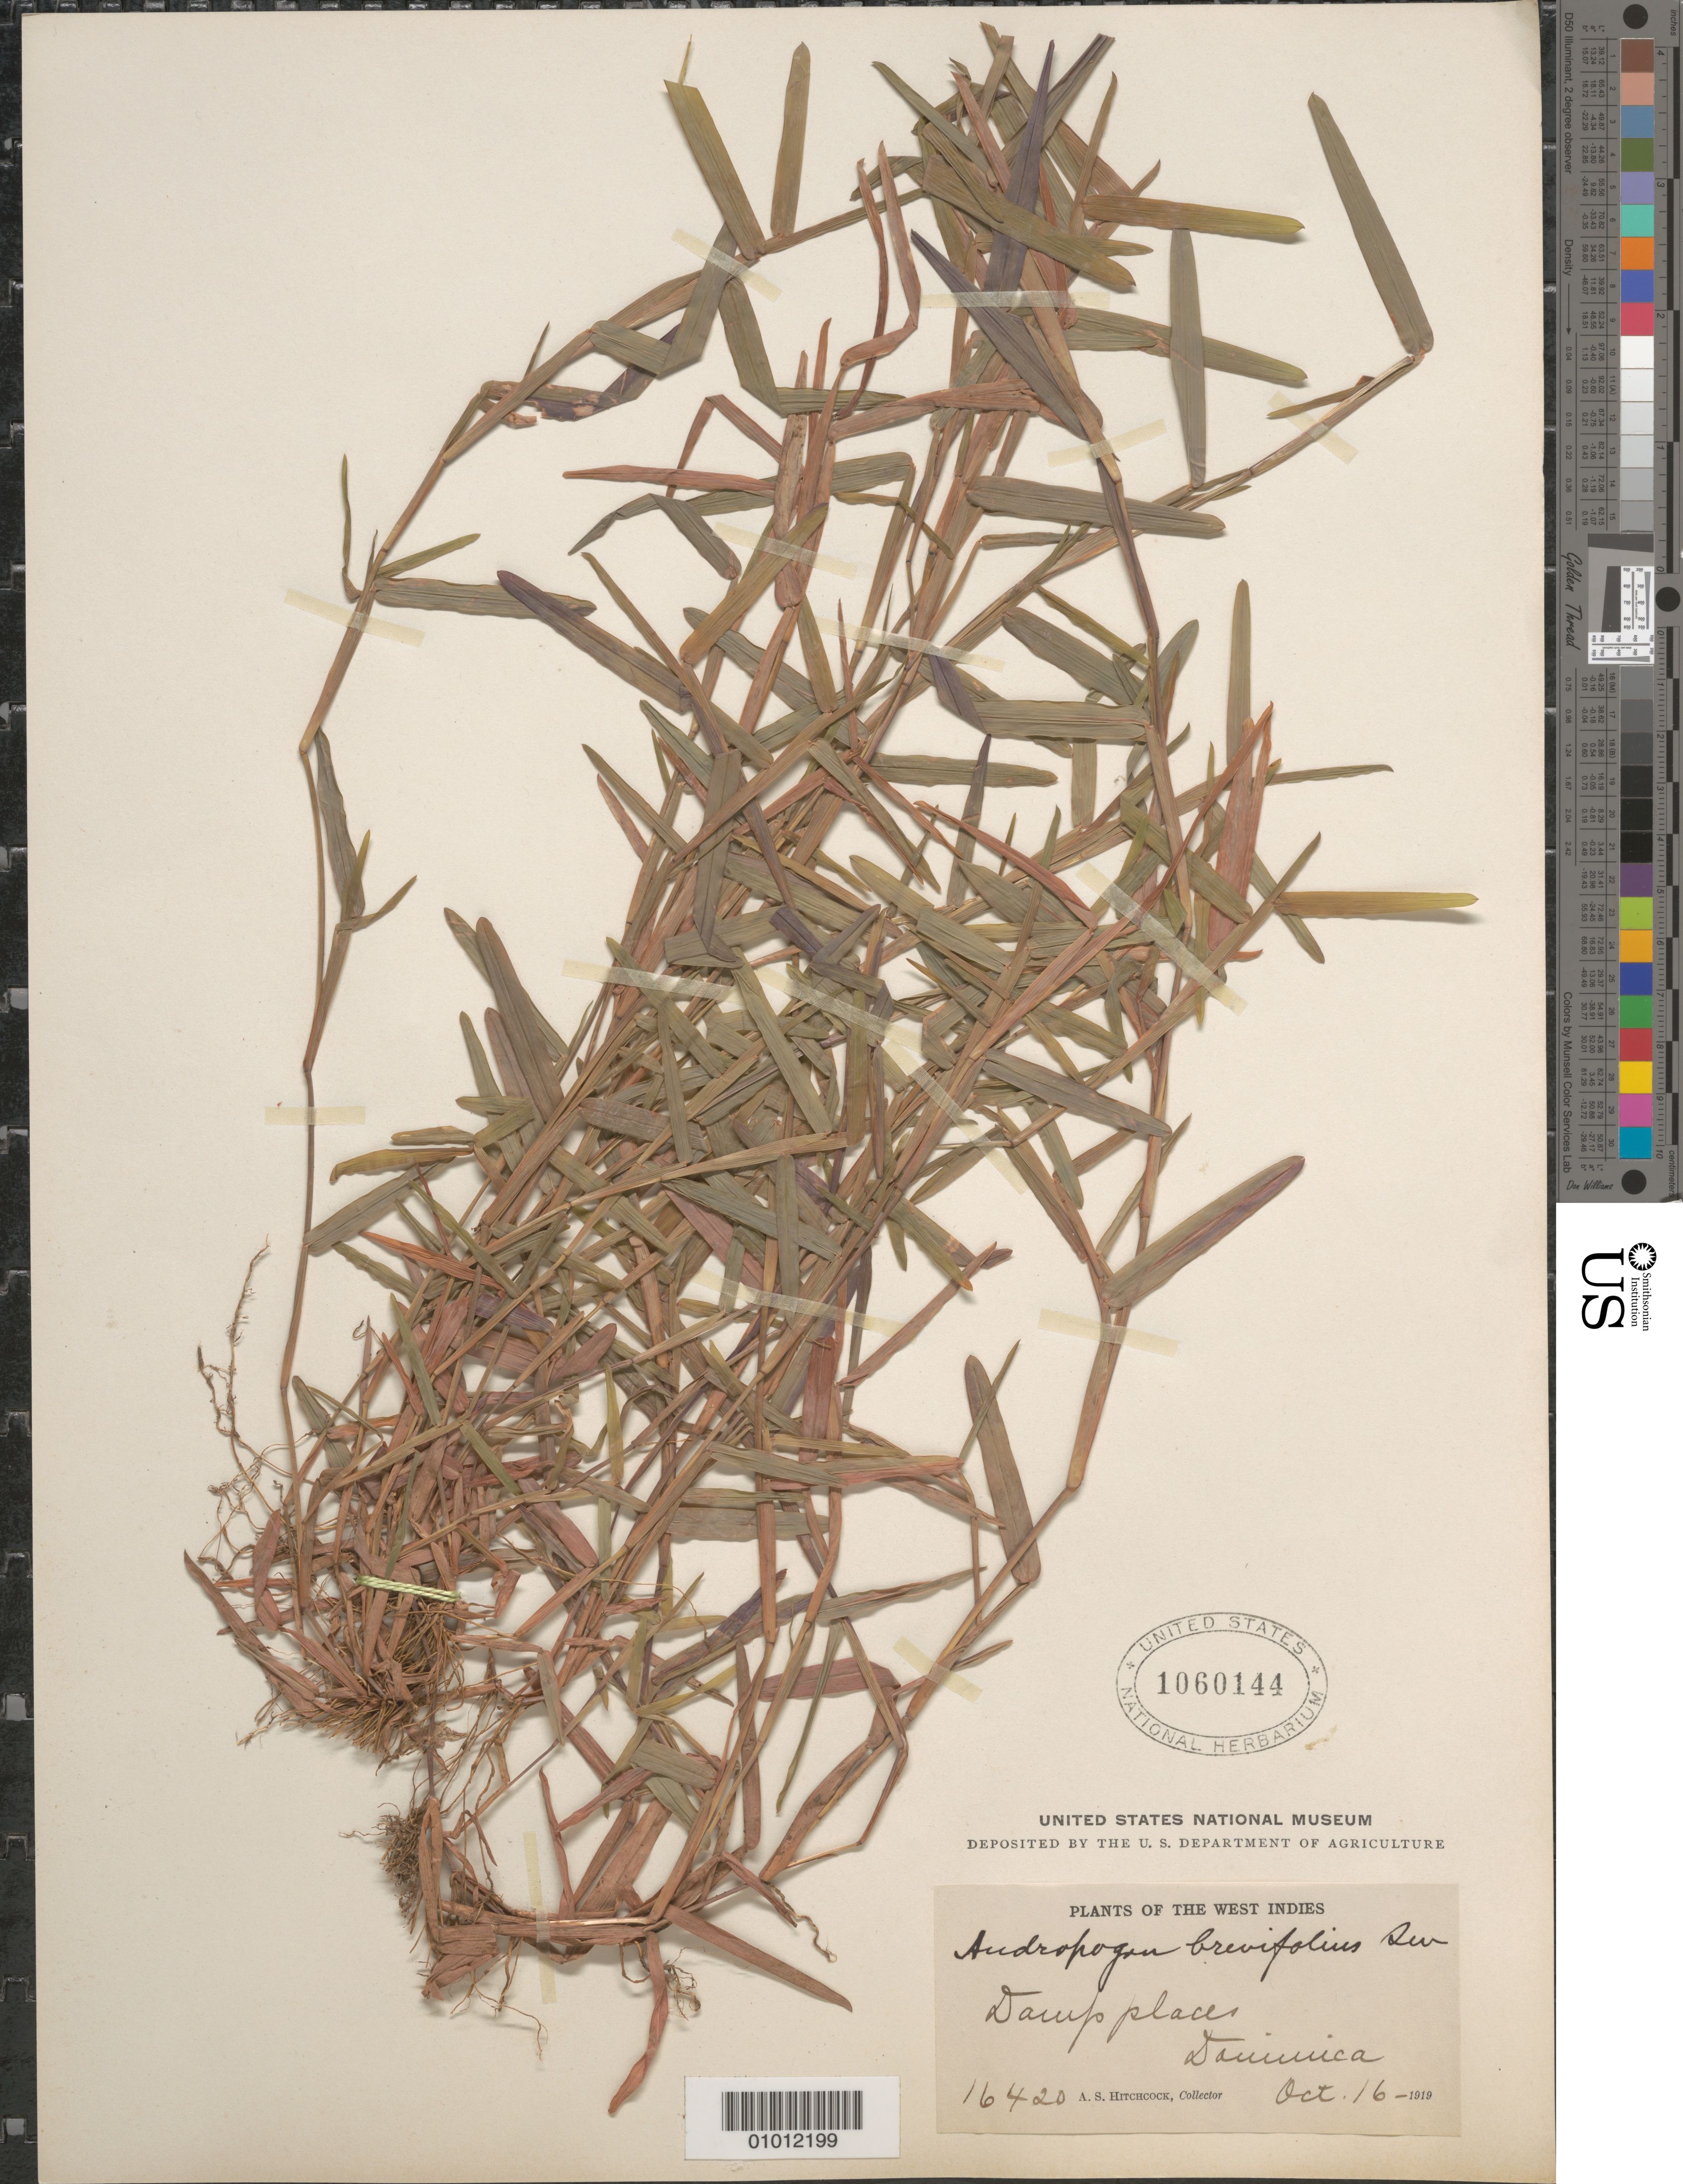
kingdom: Plantae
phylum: Tracheophyta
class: Liliopsida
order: Poales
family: Poaceae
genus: Schizachyrium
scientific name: Schizachyrium brevifolium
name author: (Sw.) Nees ex Büse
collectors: A. S. Hitchcock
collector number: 16420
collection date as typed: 16 Oct 1919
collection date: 1919-10-16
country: Dominica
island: Dominica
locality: Damp place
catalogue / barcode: US 1060144